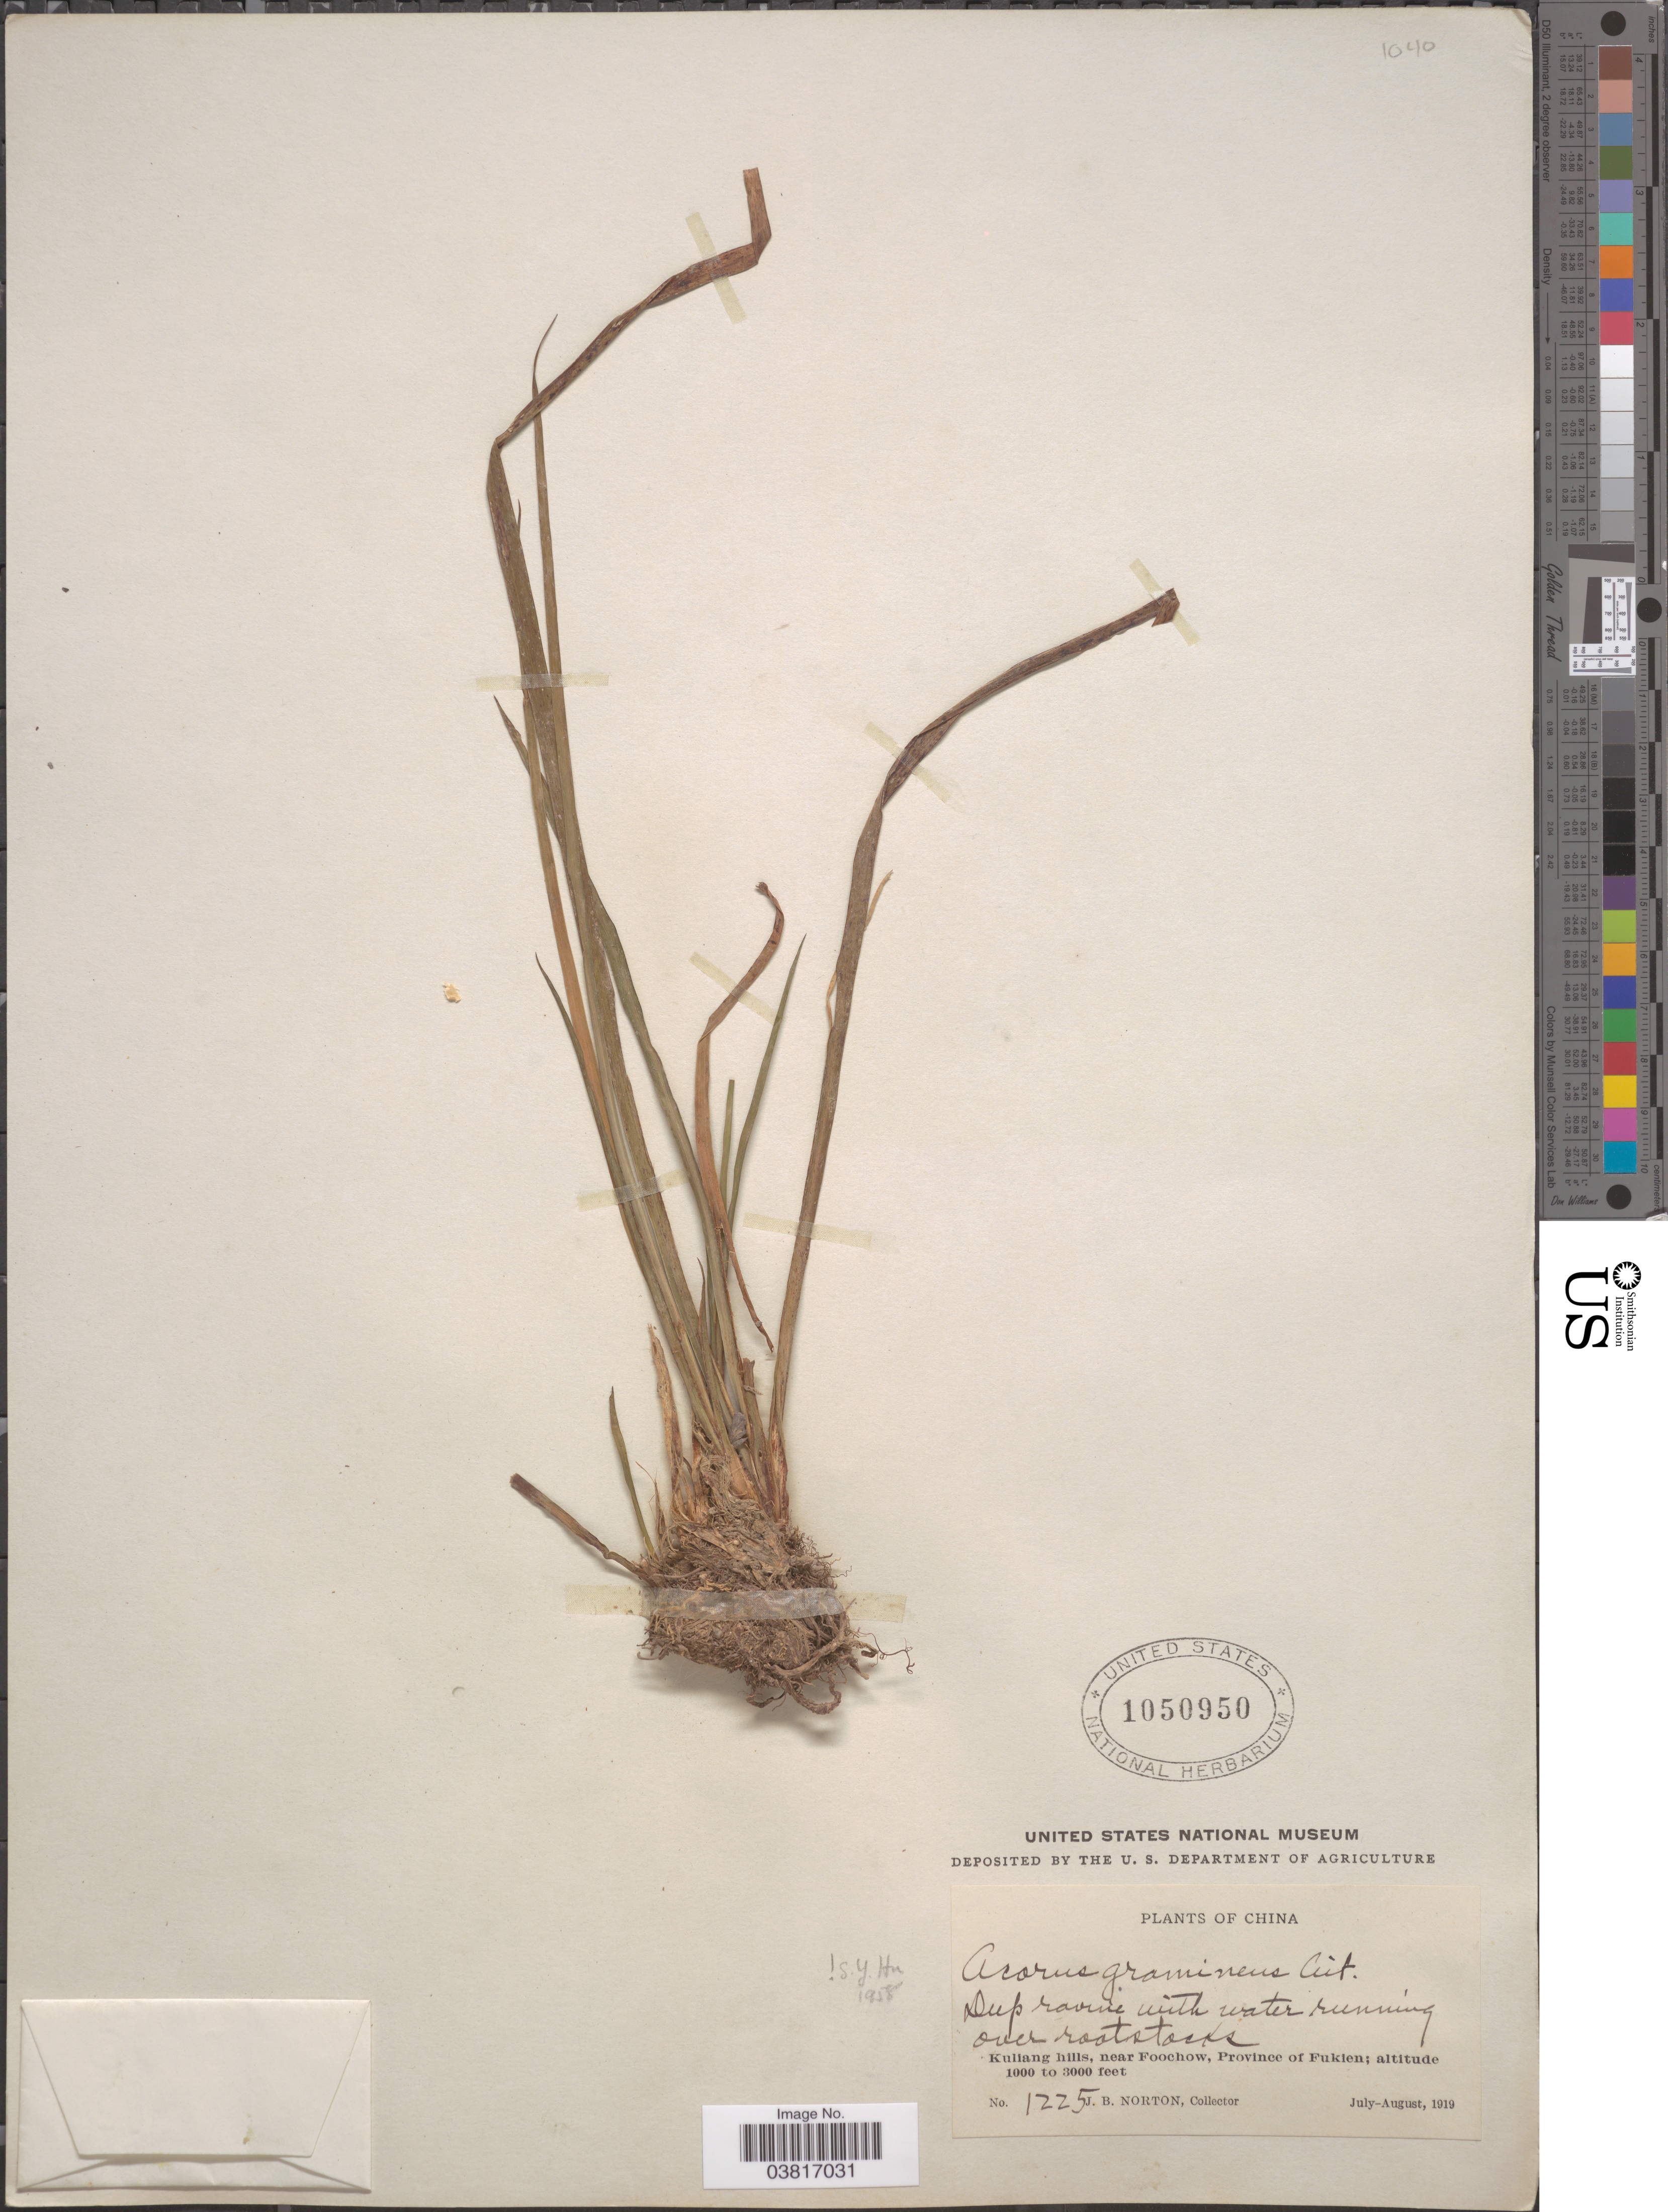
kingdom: Plantae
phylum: Tracheophyta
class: Liliopsida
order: Acorales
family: Acoraceae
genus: Acorus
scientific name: Acorus gramineus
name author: Sol. ex Aiton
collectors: J. B. Norton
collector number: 1225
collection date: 1919-07/1919-08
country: China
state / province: Fujian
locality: Kuliang hills, near Foochow, Province of Fukien.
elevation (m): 305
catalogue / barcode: US 1050950